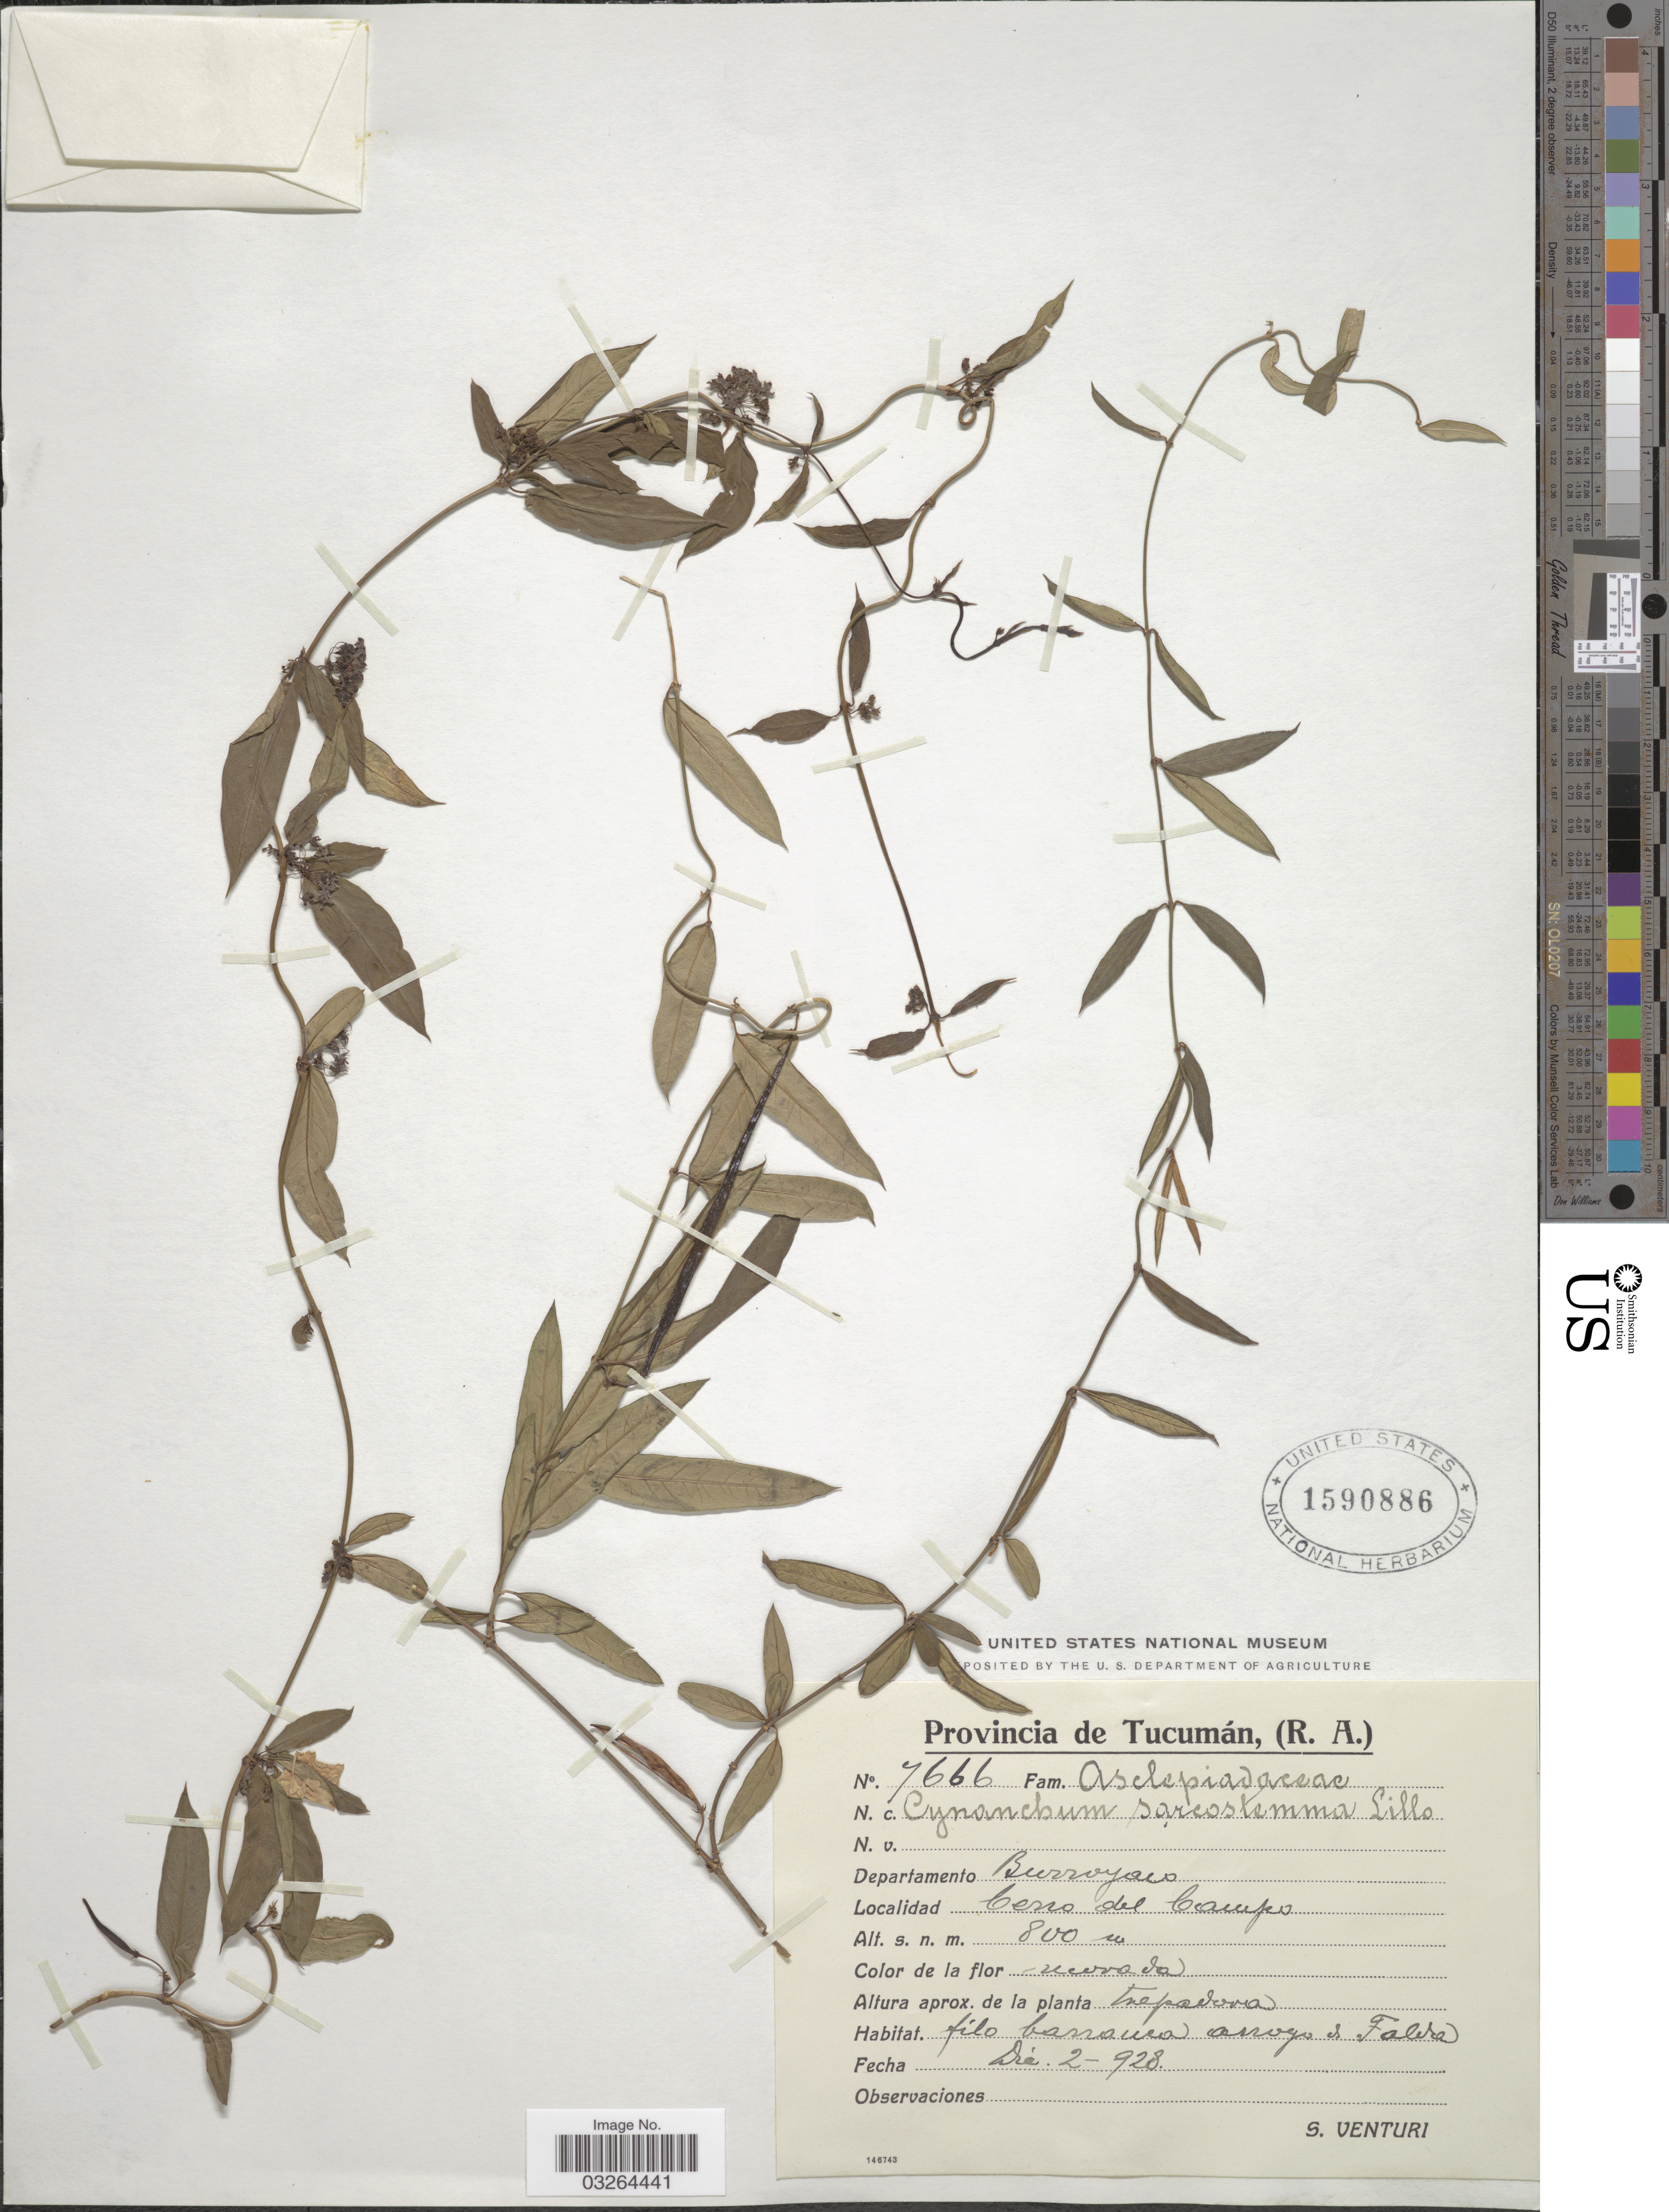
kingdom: Plantae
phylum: Tracheophyta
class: Magnoliopsida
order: Gentianales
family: Apocynaceae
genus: Cynanchum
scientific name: Cynanchum sarcostemma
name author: Lillo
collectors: S. Venturi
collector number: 7666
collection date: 1928-12-02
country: Argentina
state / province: Tucuman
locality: Departamento Burroyaco. Cerro del Campo.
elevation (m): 800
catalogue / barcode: US 1590886